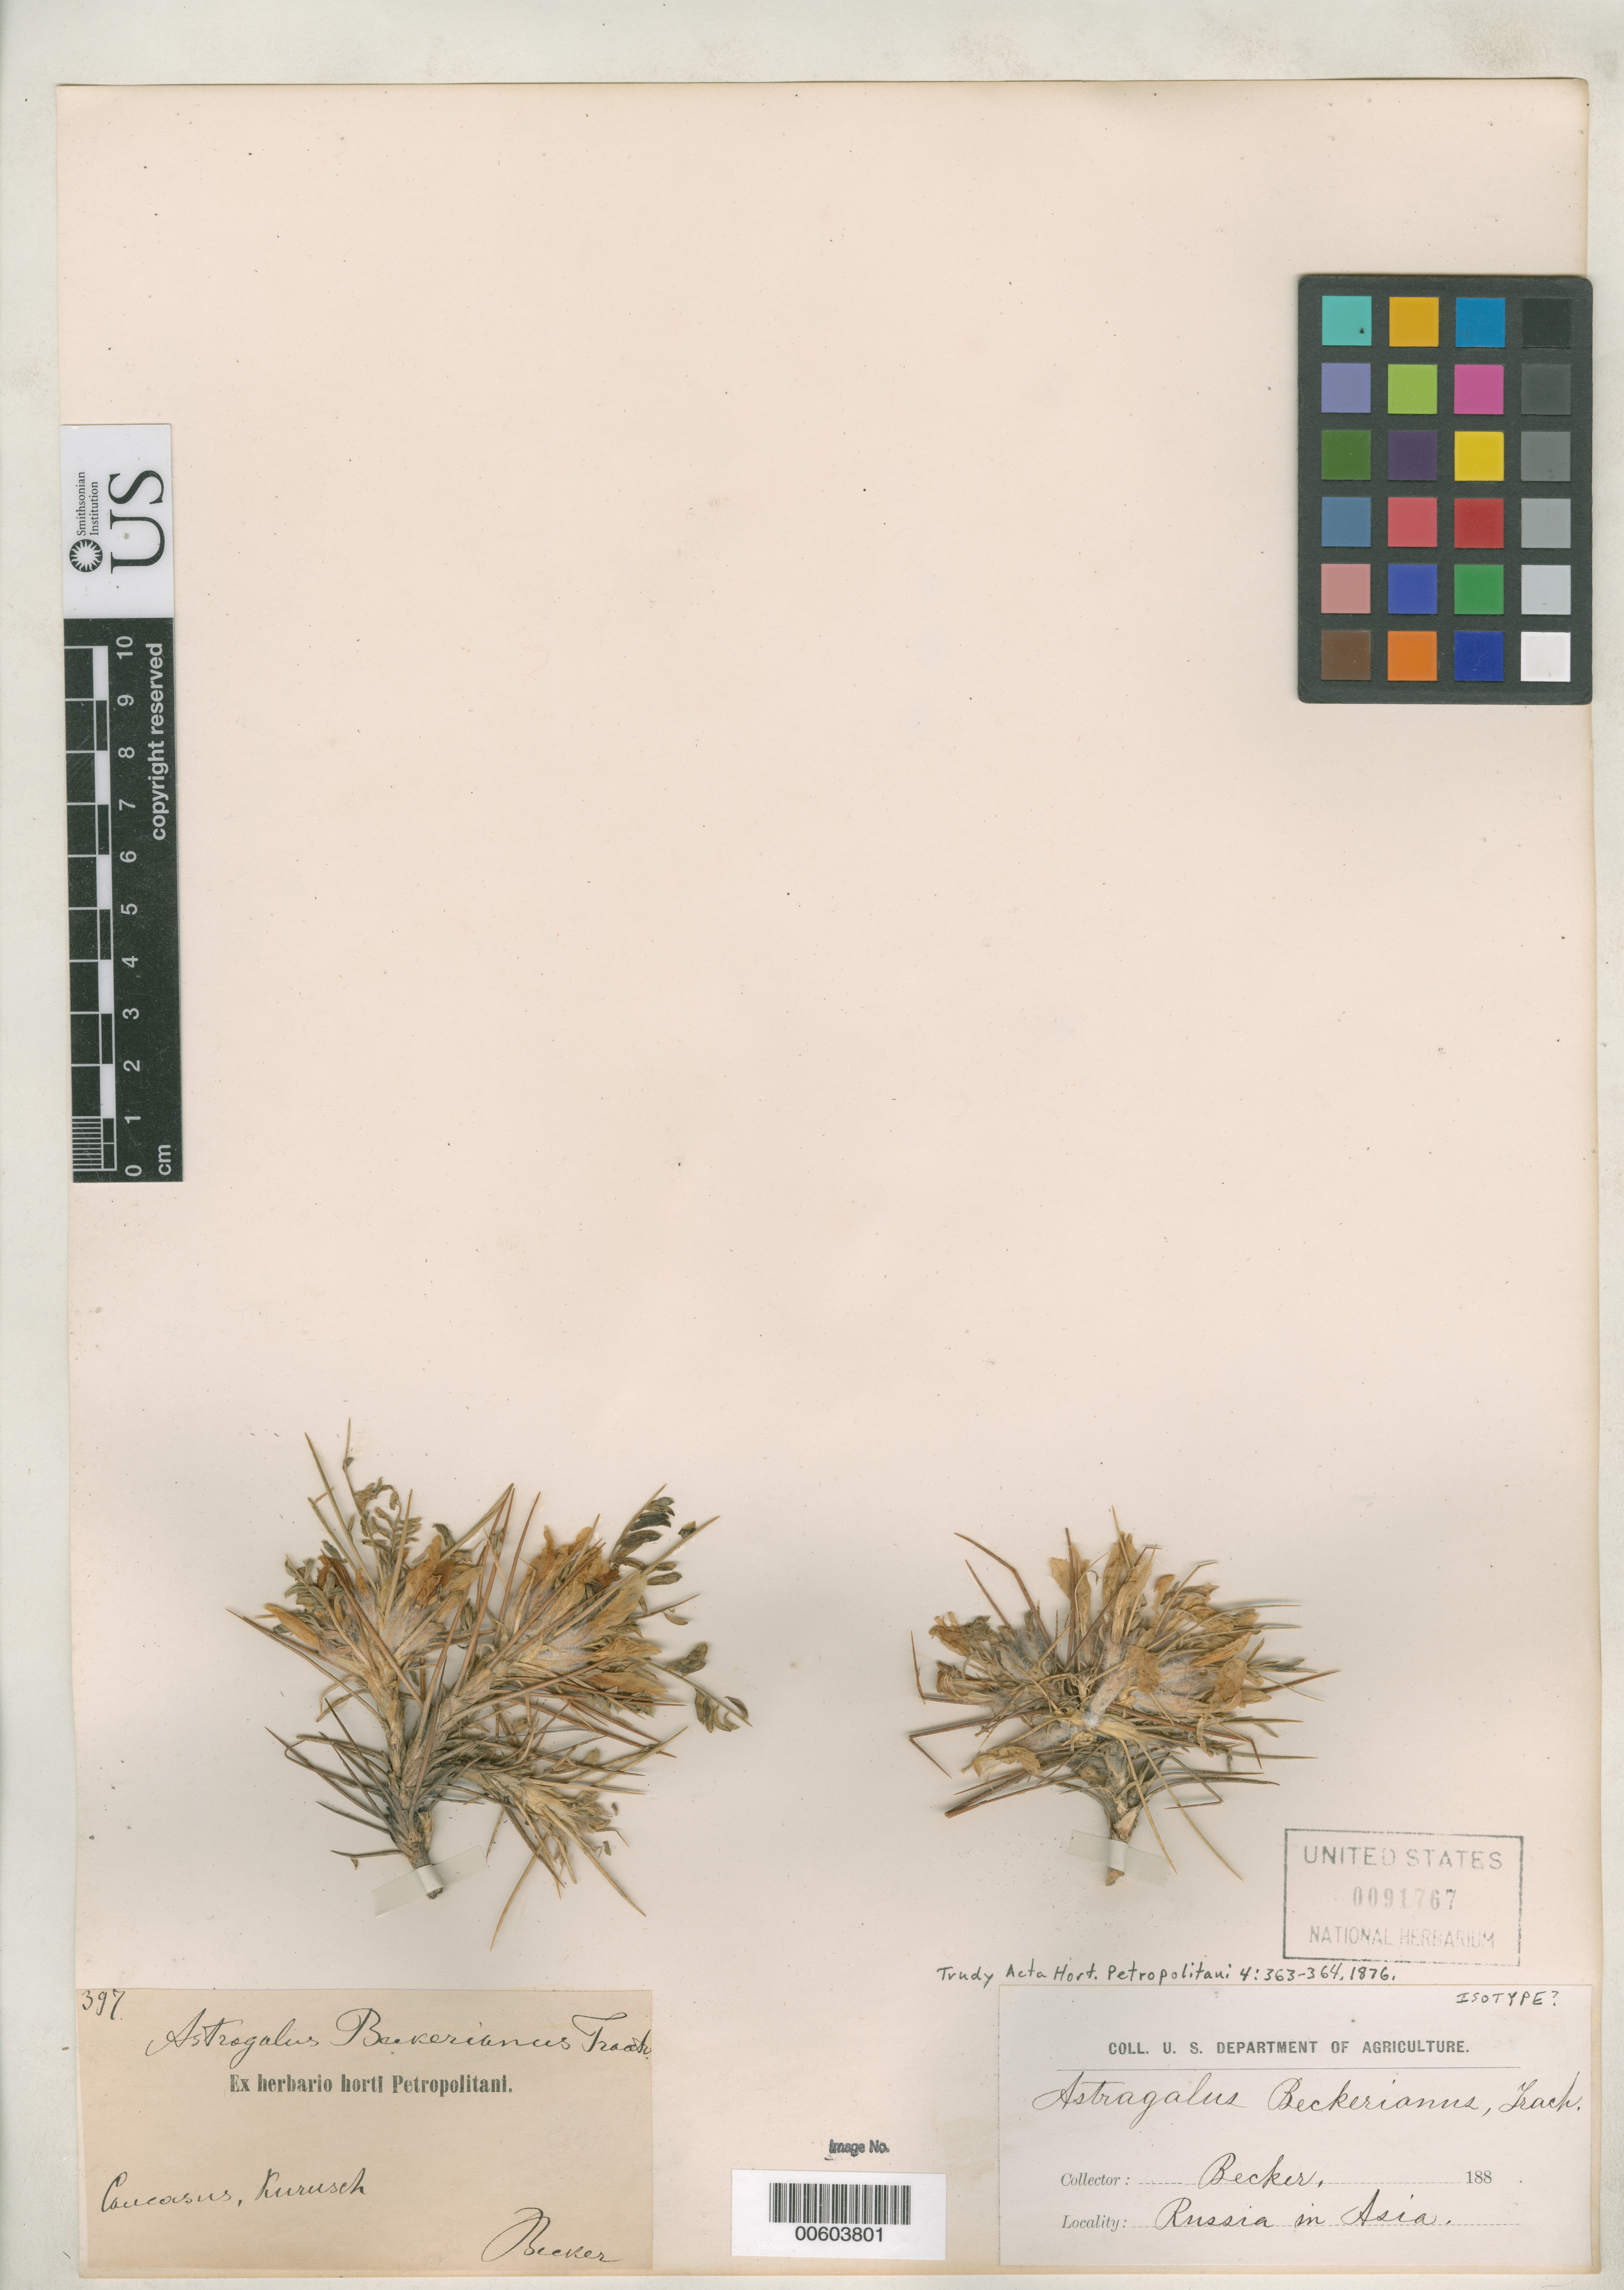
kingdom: Plantae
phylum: Tracheophyta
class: Magnoliopsida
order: Fabales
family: Fabaceae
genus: Astragalus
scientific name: Astragalus beckerianus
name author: Trautv.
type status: Possible Type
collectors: A. Becker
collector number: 397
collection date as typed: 188-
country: Russian Federation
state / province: Dagestan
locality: Caucasus, Kurusch.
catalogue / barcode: US 91767